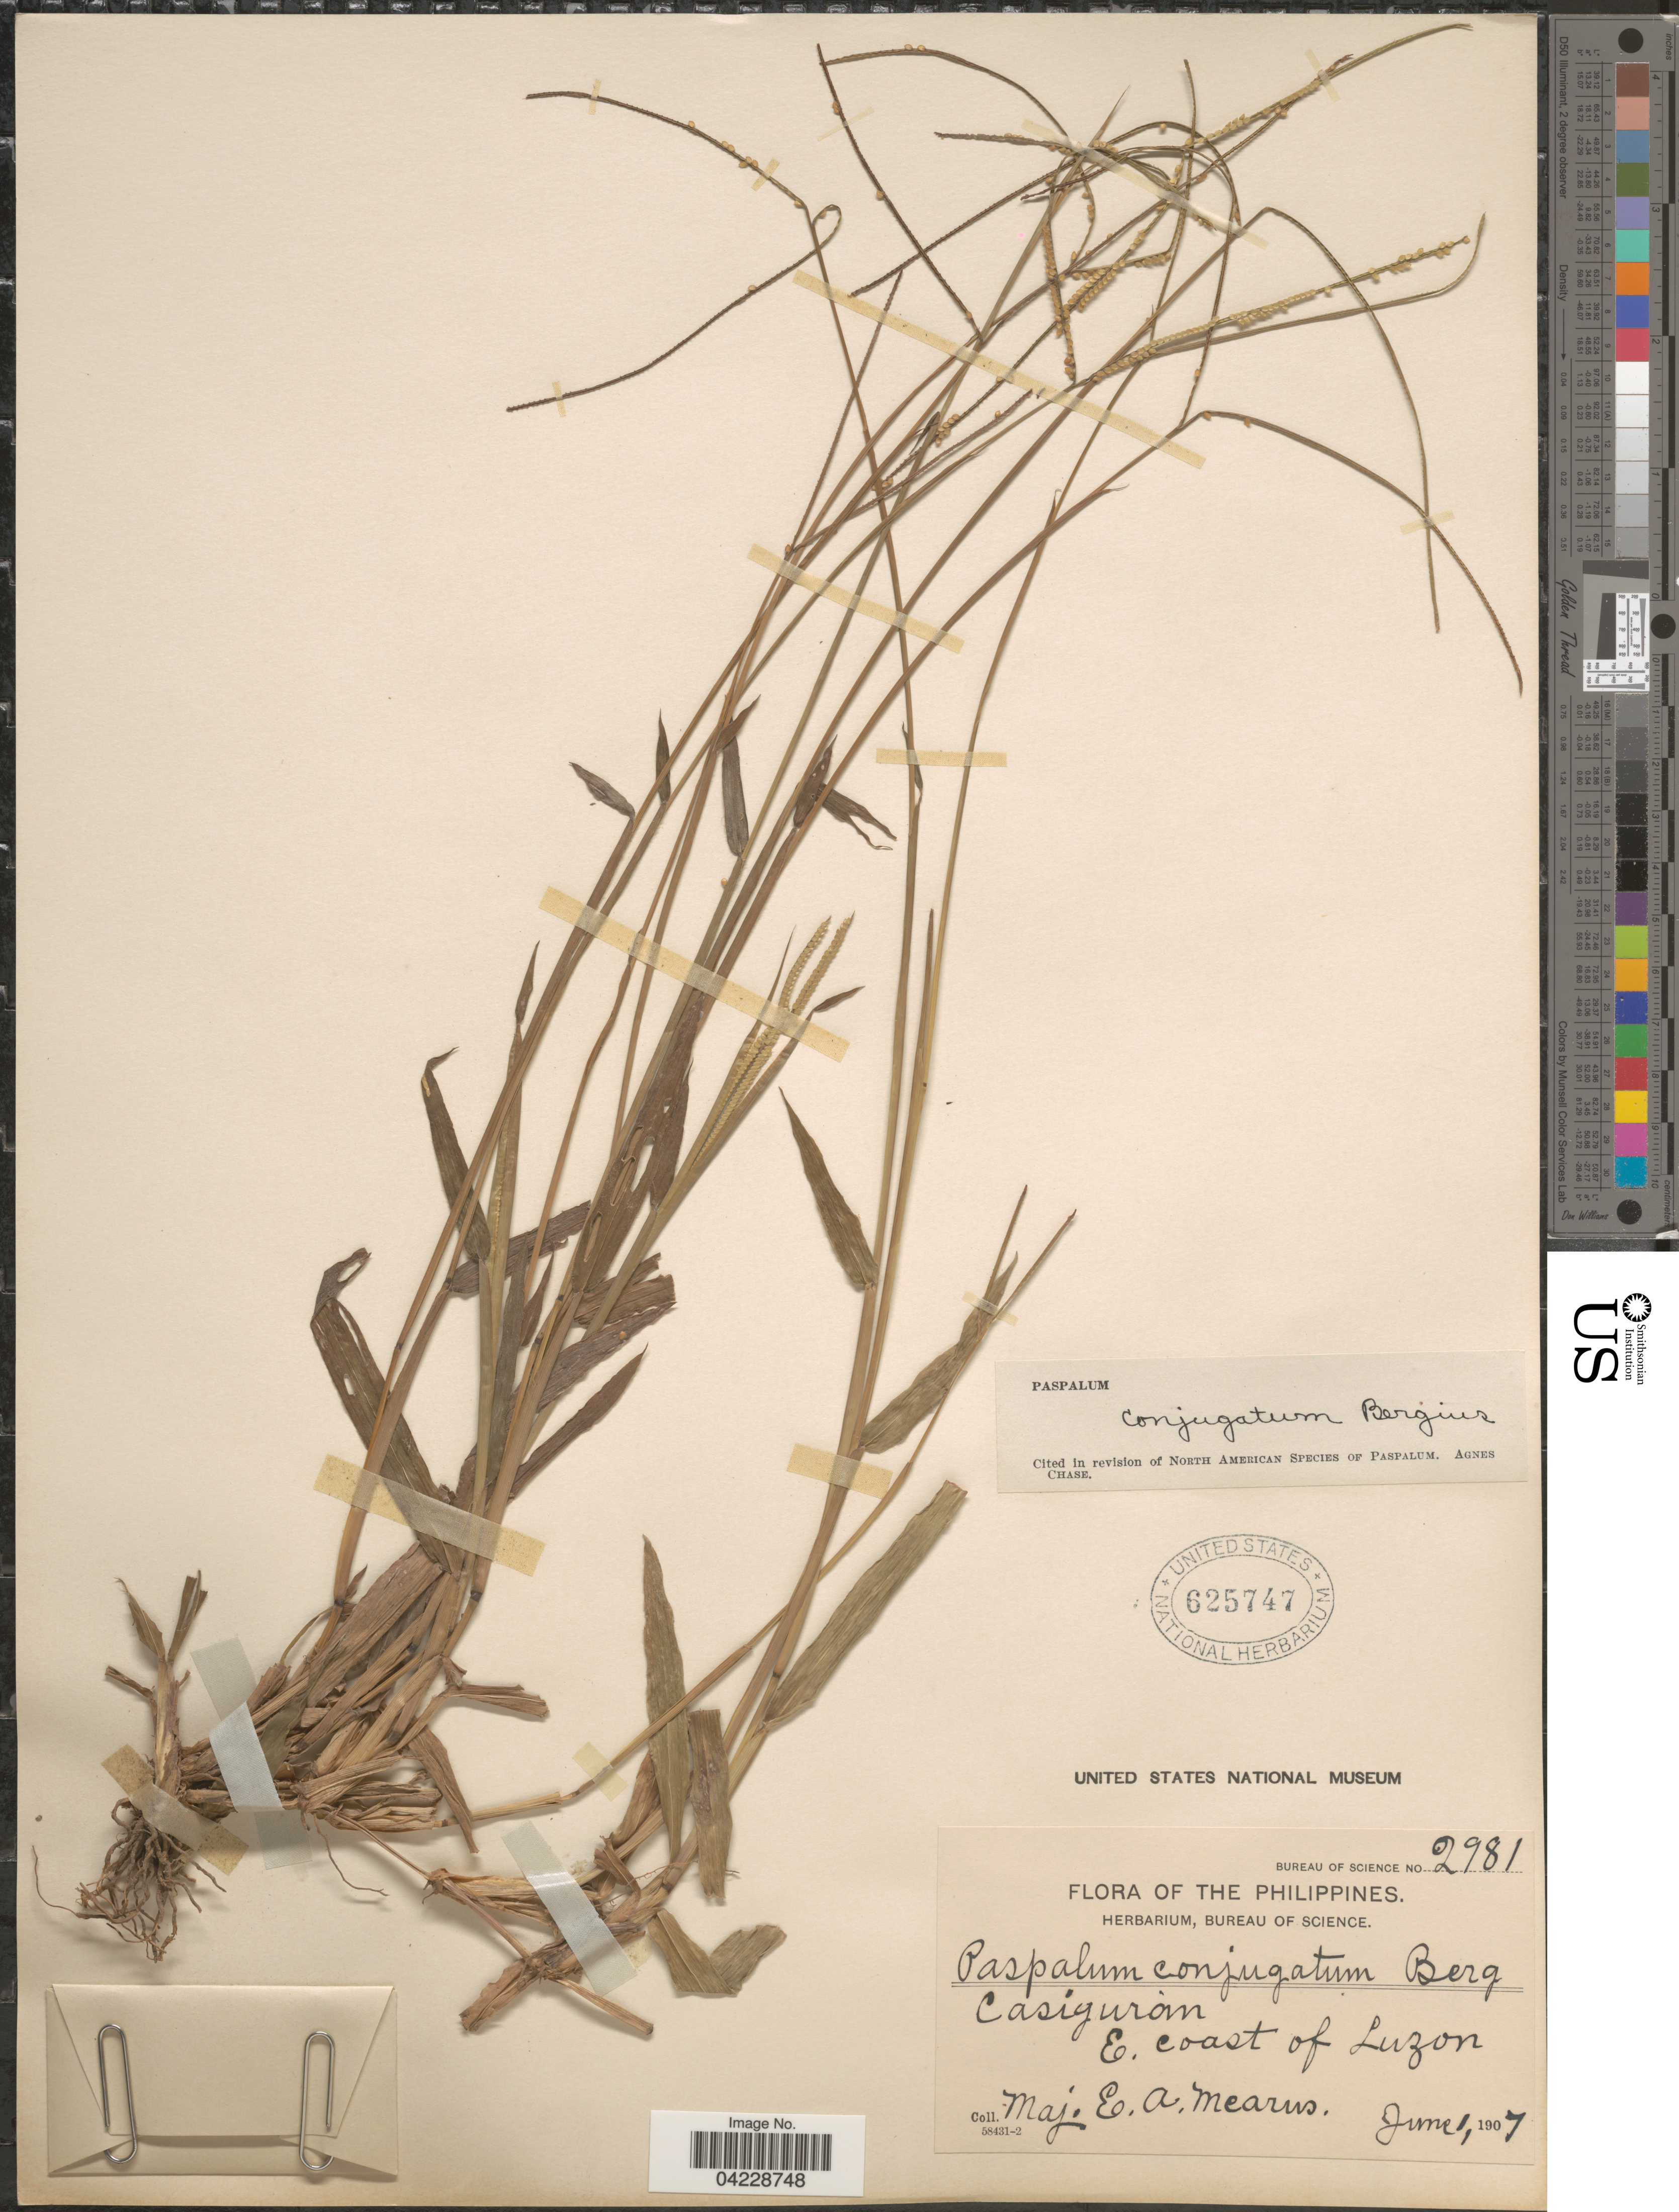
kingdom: Plantae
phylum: Tracheophyta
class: Liliopsida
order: Poales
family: Poaceae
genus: Paspalum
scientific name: Paspalum conjugatum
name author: P.J. Bergius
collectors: E. A. Mearns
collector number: Bureau of Science 2981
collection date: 1907-06-01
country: Philippines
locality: Casiguran E. coast of Luzon.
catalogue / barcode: US 625747